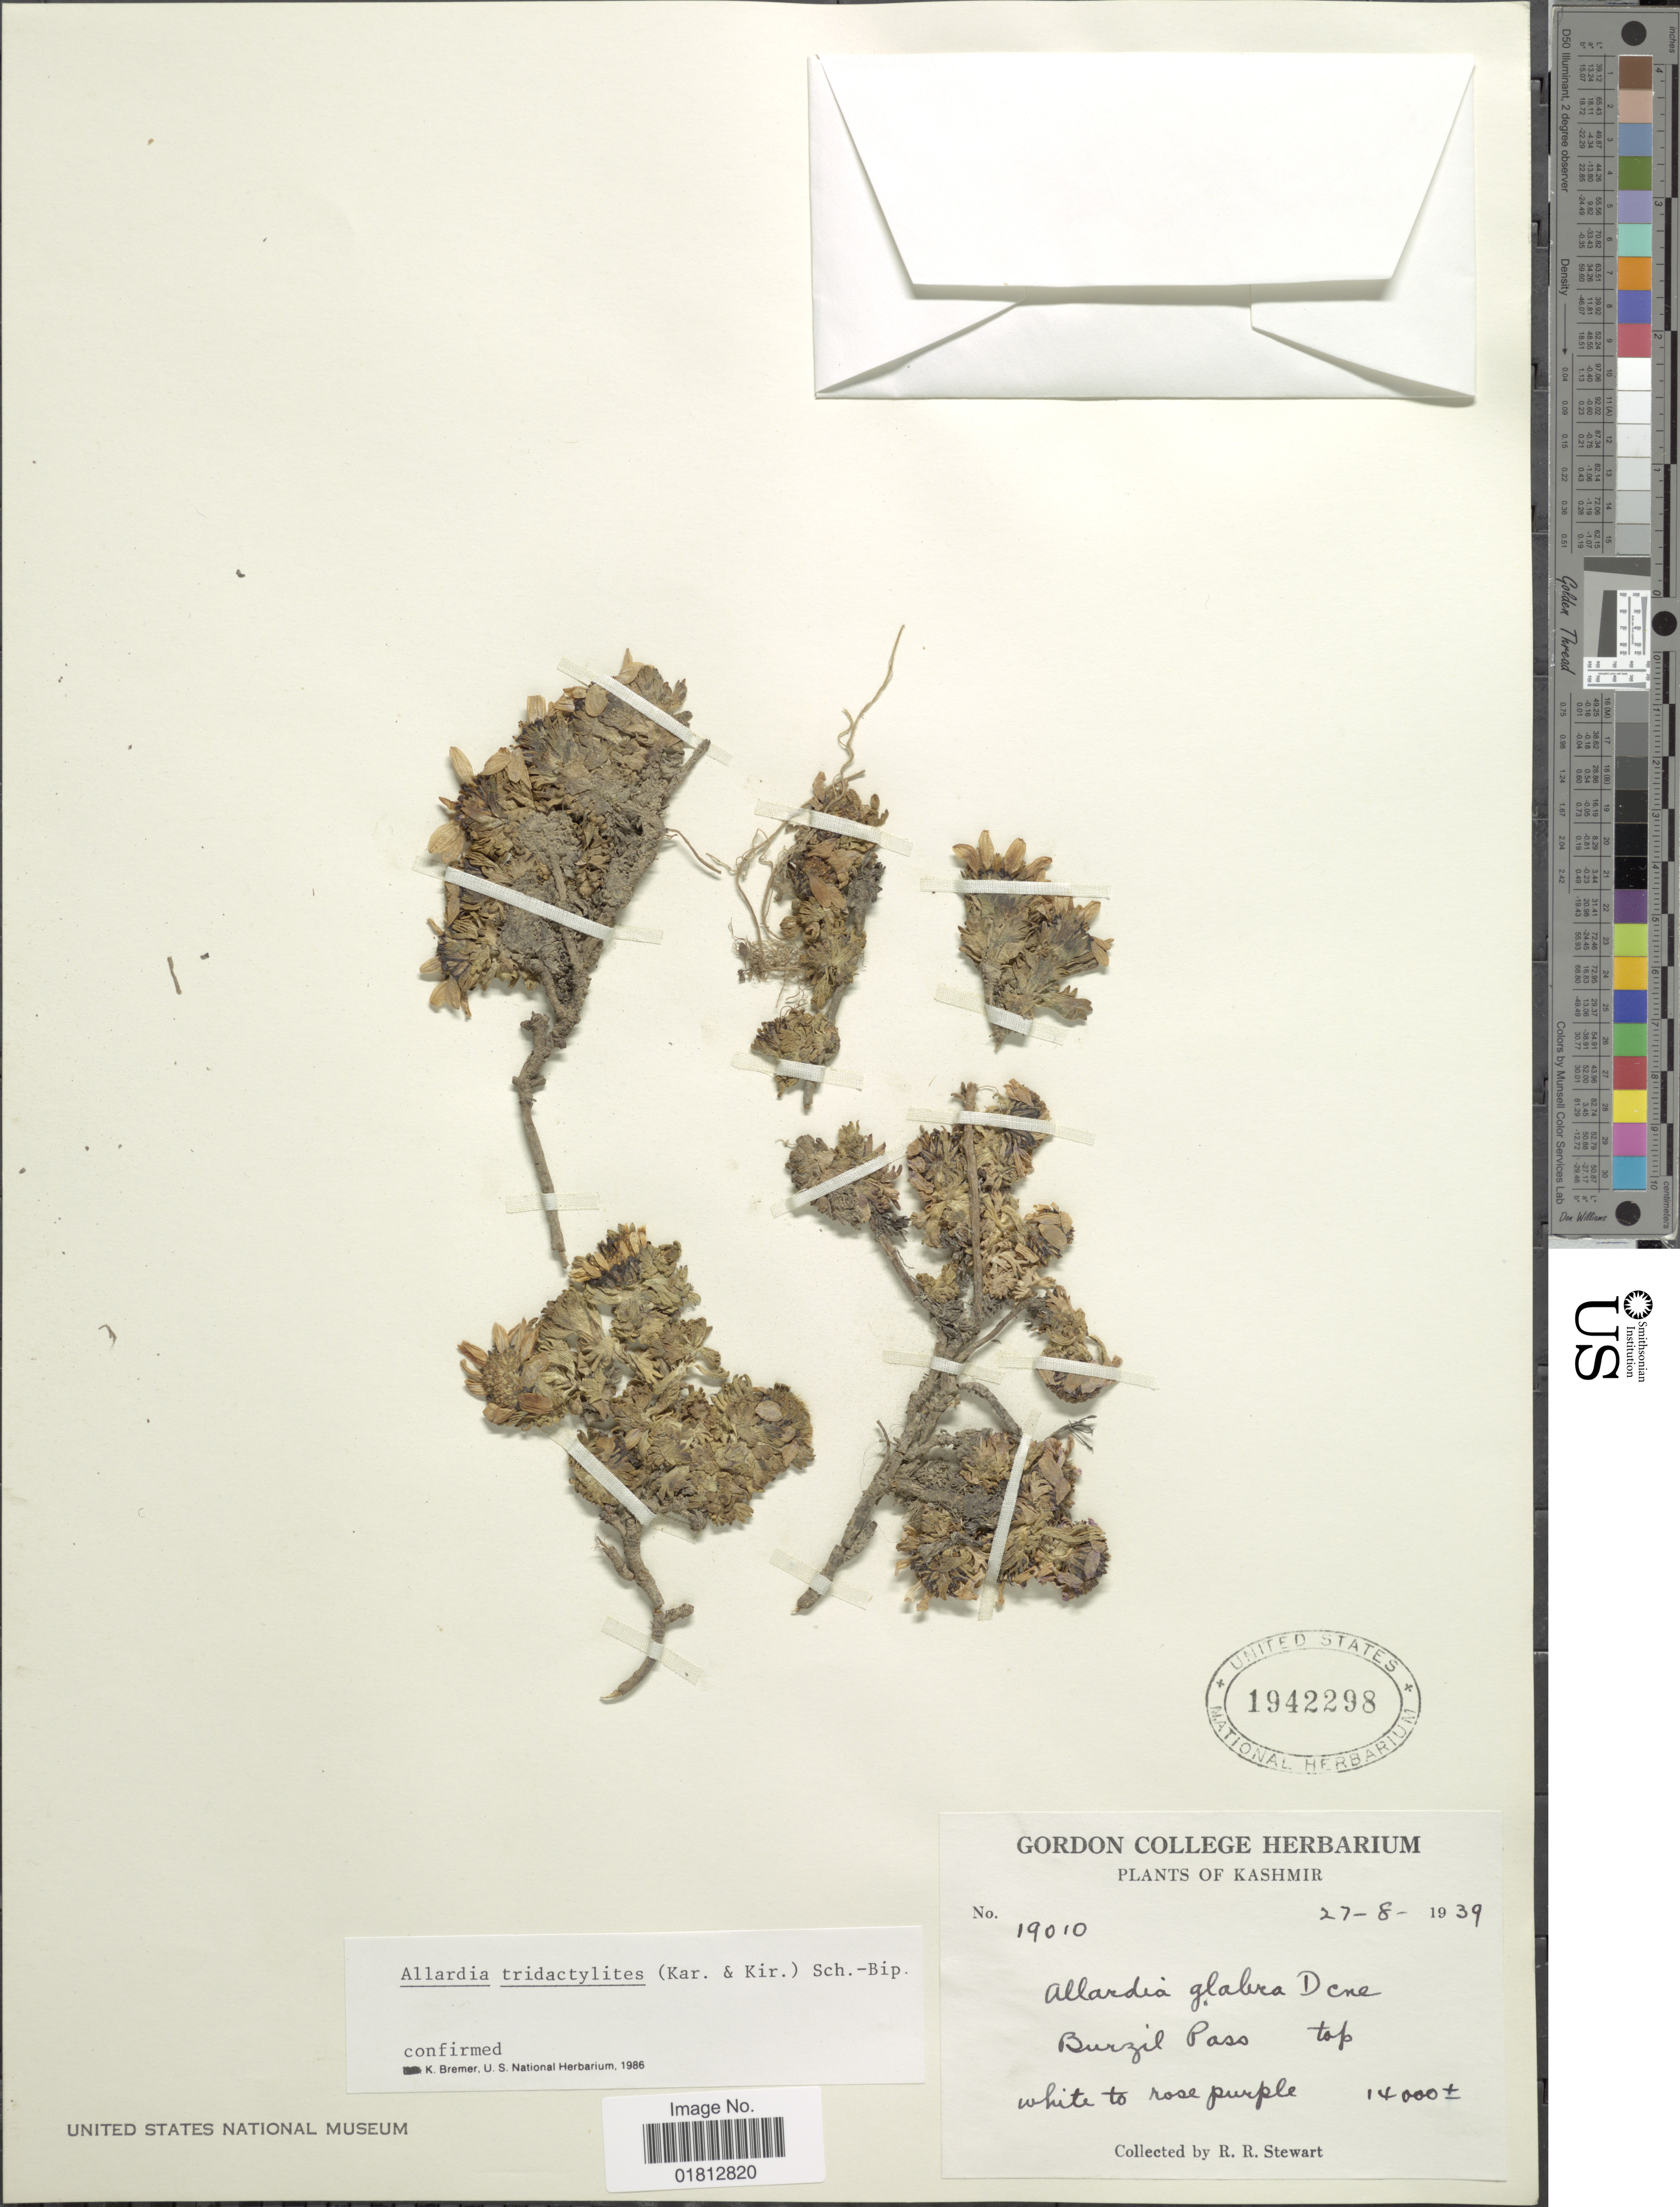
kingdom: Plantae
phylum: Tracheophyta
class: Magnoliopsida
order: Asterales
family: Asteraceae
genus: Allardia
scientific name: Allardia tridactylites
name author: (Kar. & Kir.) Sch. Bip.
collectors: R. R. Stewart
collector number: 19010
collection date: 1939-08-27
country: India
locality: Kashmir, Burzil Pass top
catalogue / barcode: US 1942298